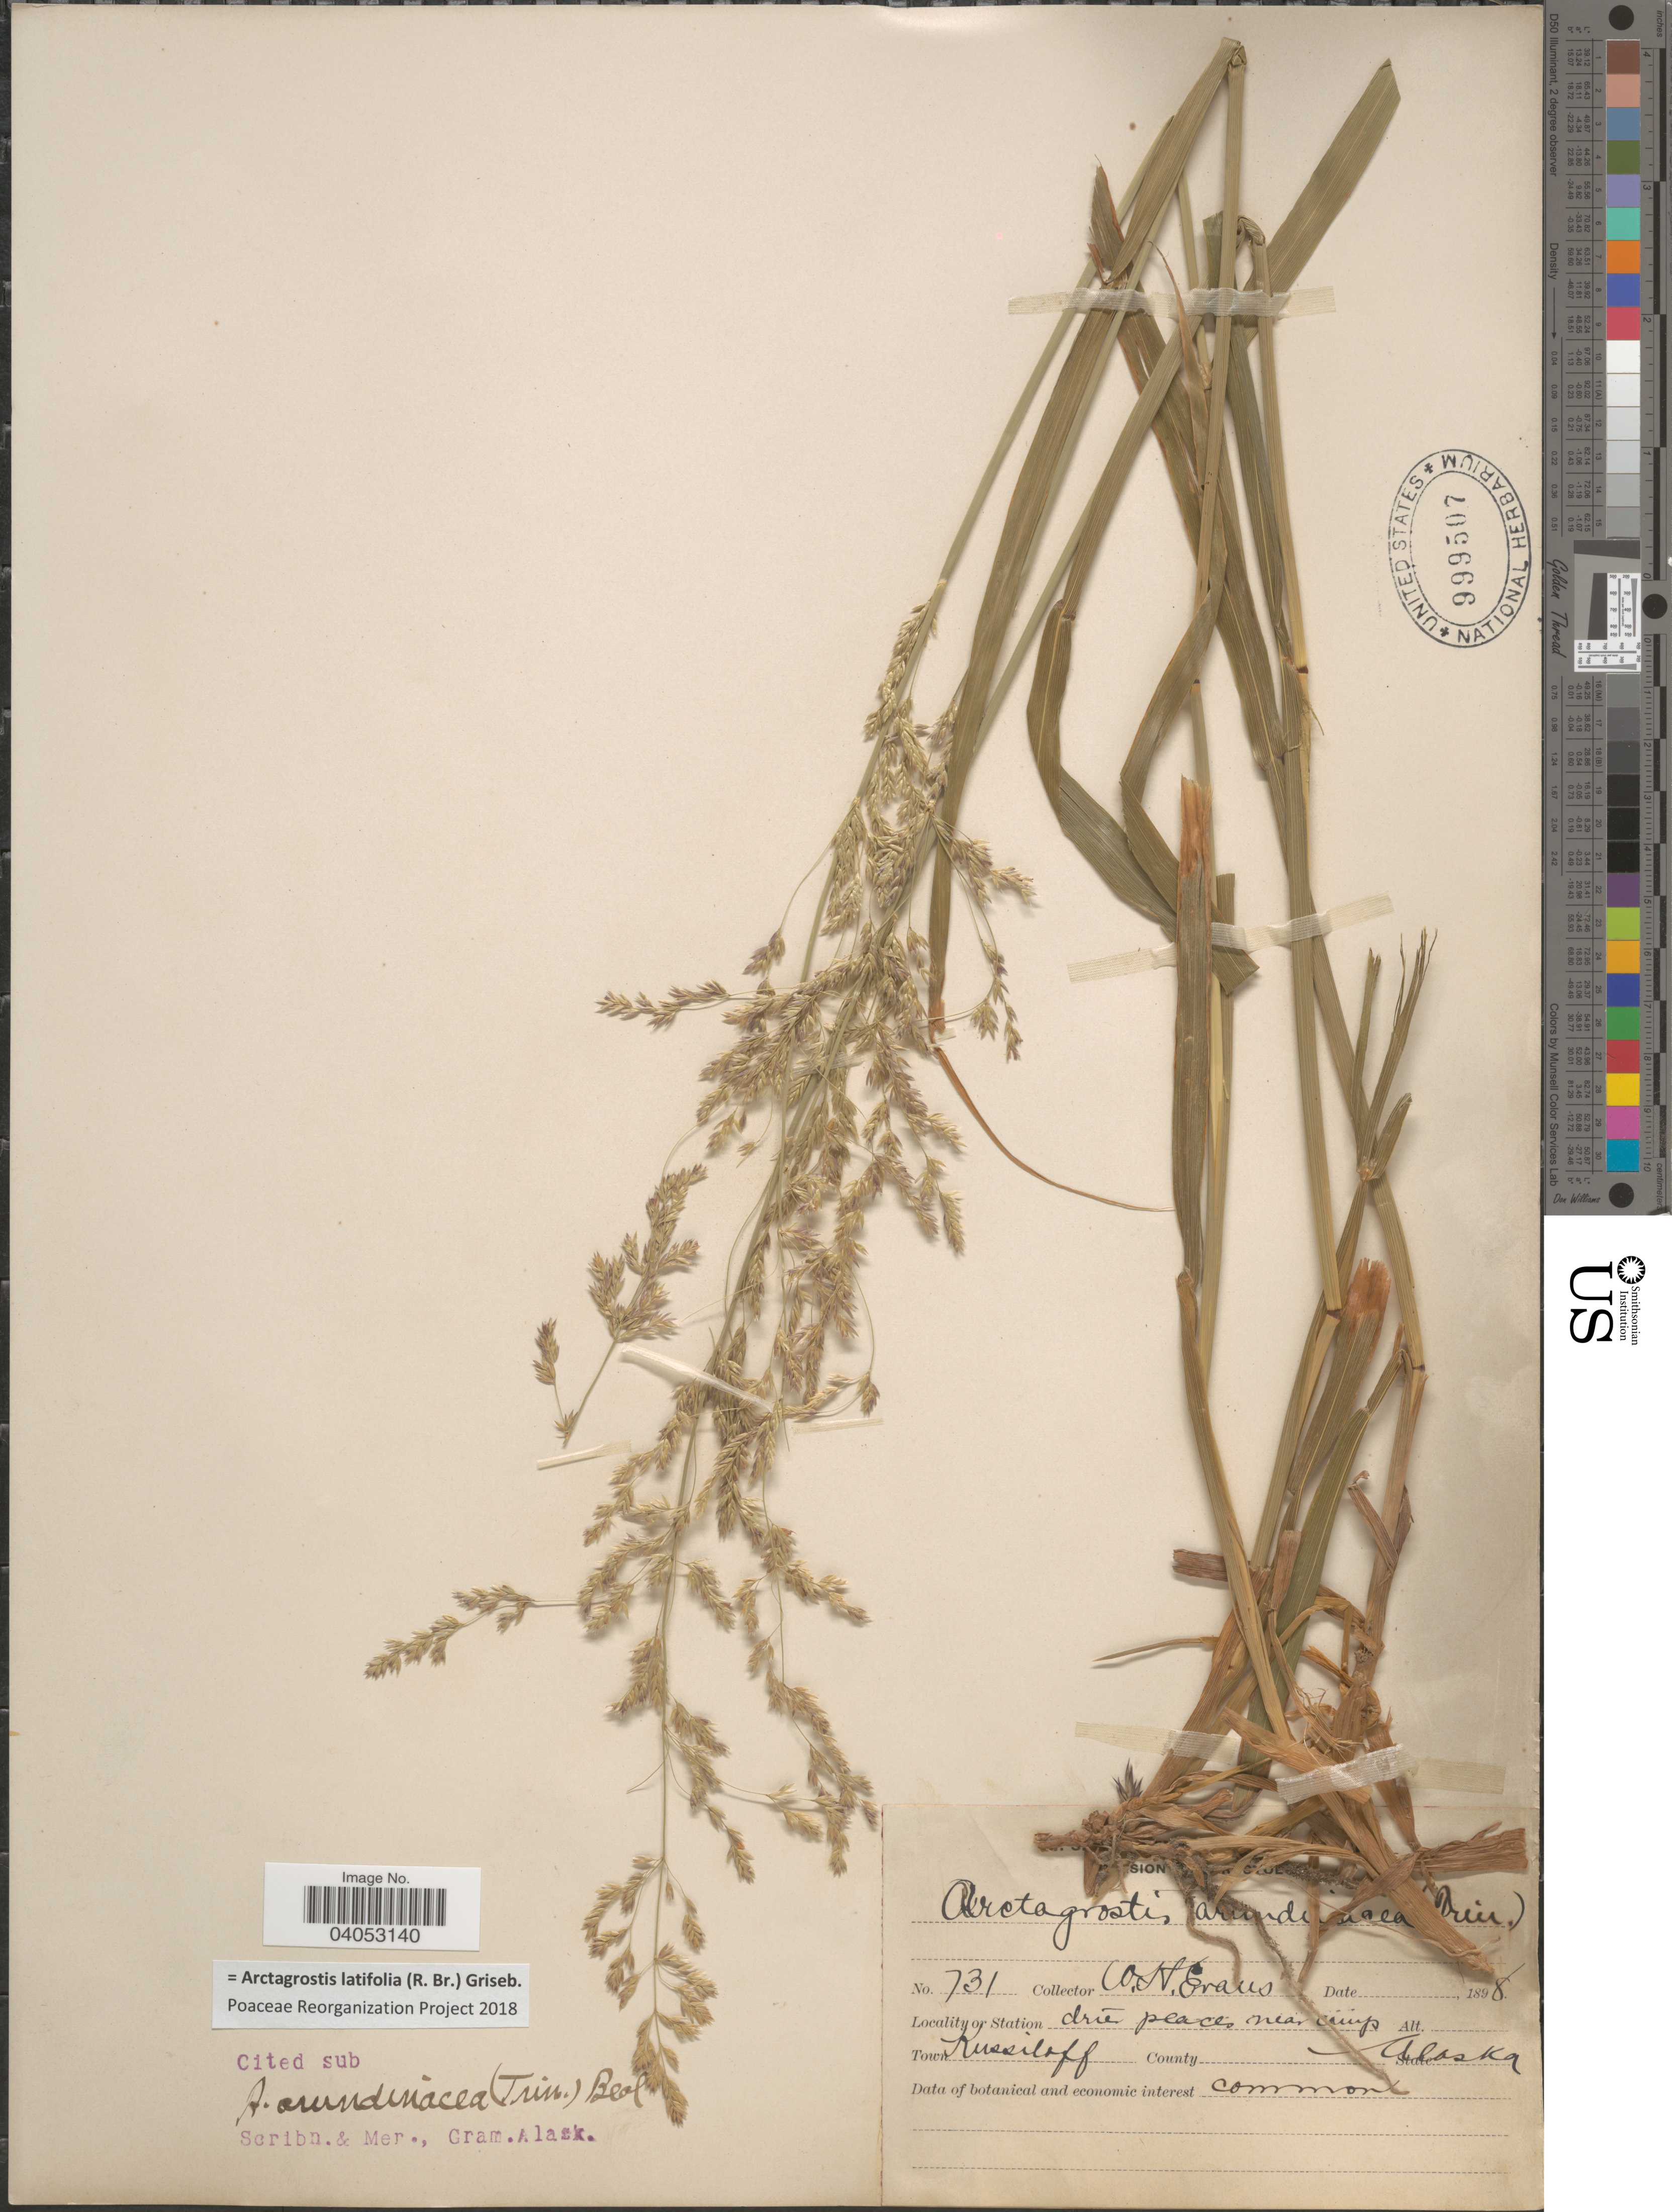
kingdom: Plantae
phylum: Tracheophyta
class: Liliopsida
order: Poales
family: Poaceae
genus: Arctagrostis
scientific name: Arctagrostis latifolia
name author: (R. Br.) Griseb.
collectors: W. H. Evans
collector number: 731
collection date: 1898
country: United States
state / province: Alaska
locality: Town Kussiloff.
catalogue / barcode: US 999507